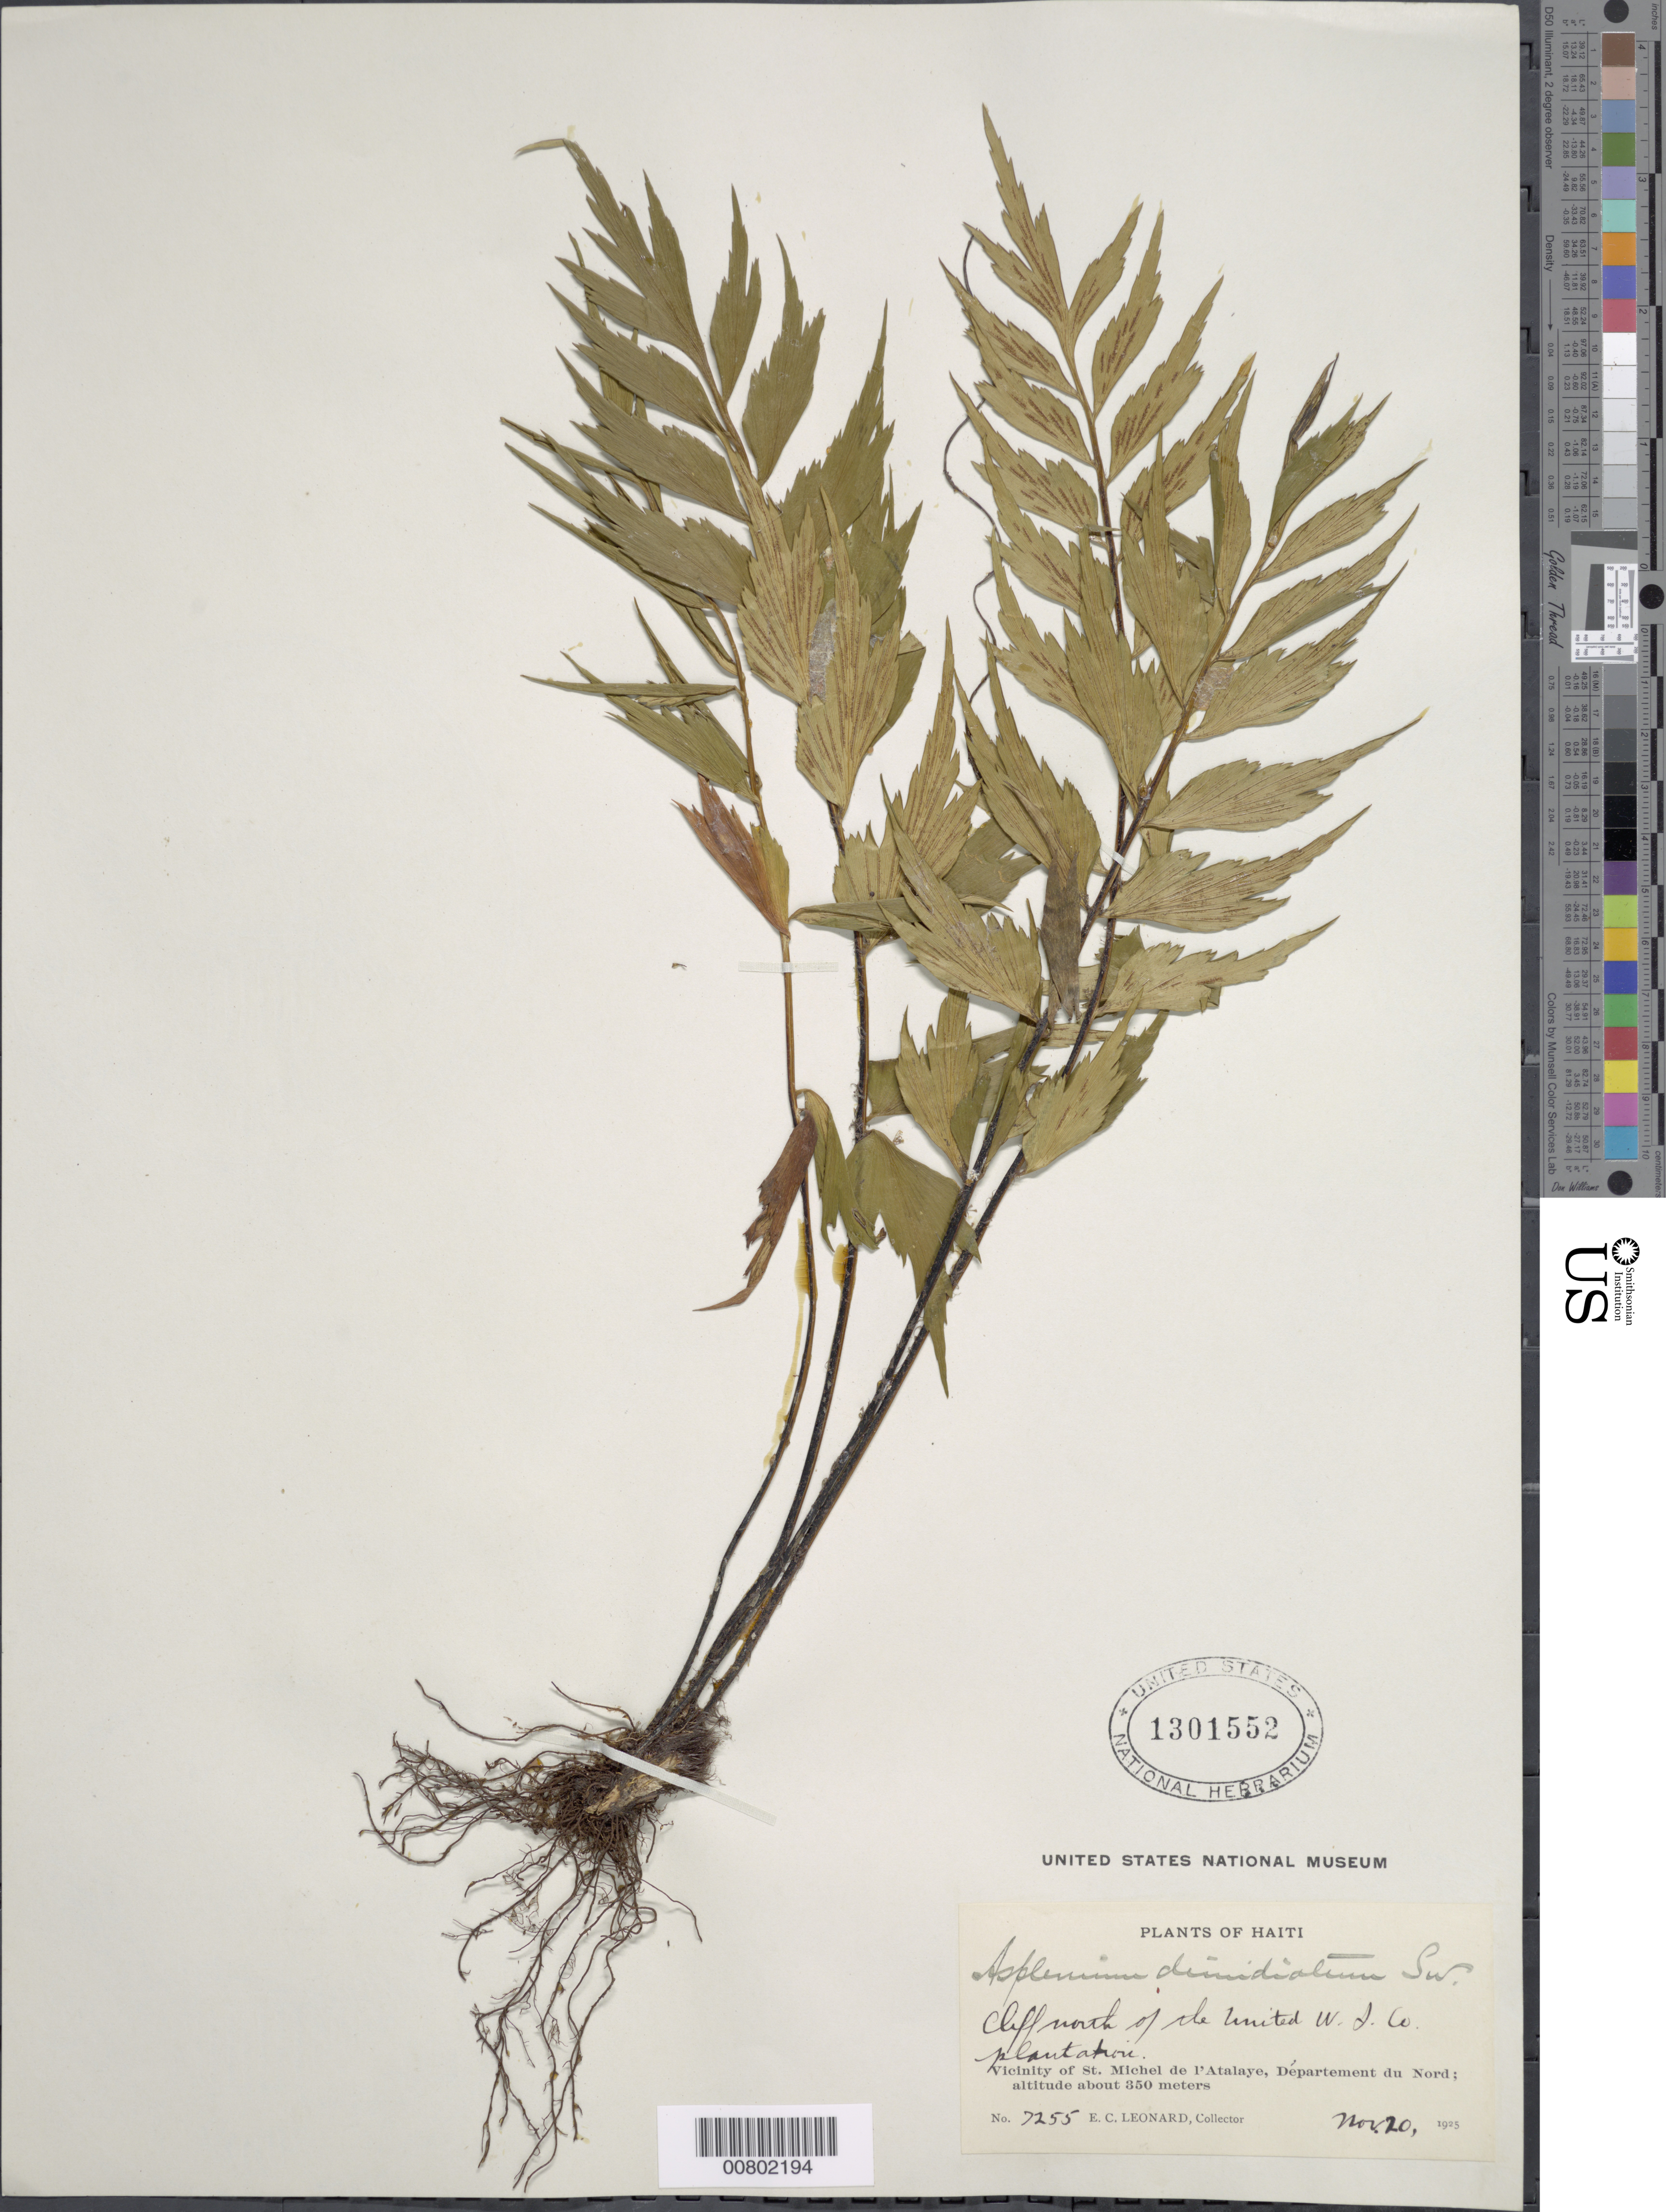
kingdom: Plantae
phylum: Tracheophyta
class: Polypodiopsida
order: Polypodiales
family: Aspleniaceae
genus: Asplenium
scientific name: Asplenium dimidiatum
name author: Sw.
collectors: E. C. Leonard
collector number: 7255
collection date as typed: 20 Nov 1925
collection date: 1925-11-20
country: Haiti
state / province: Nord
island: Hispaniola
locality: St. Michel de l'Atalaye, N of United W.I. Co. plantation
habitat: Cliff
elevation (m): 350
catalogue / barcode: US 1301552